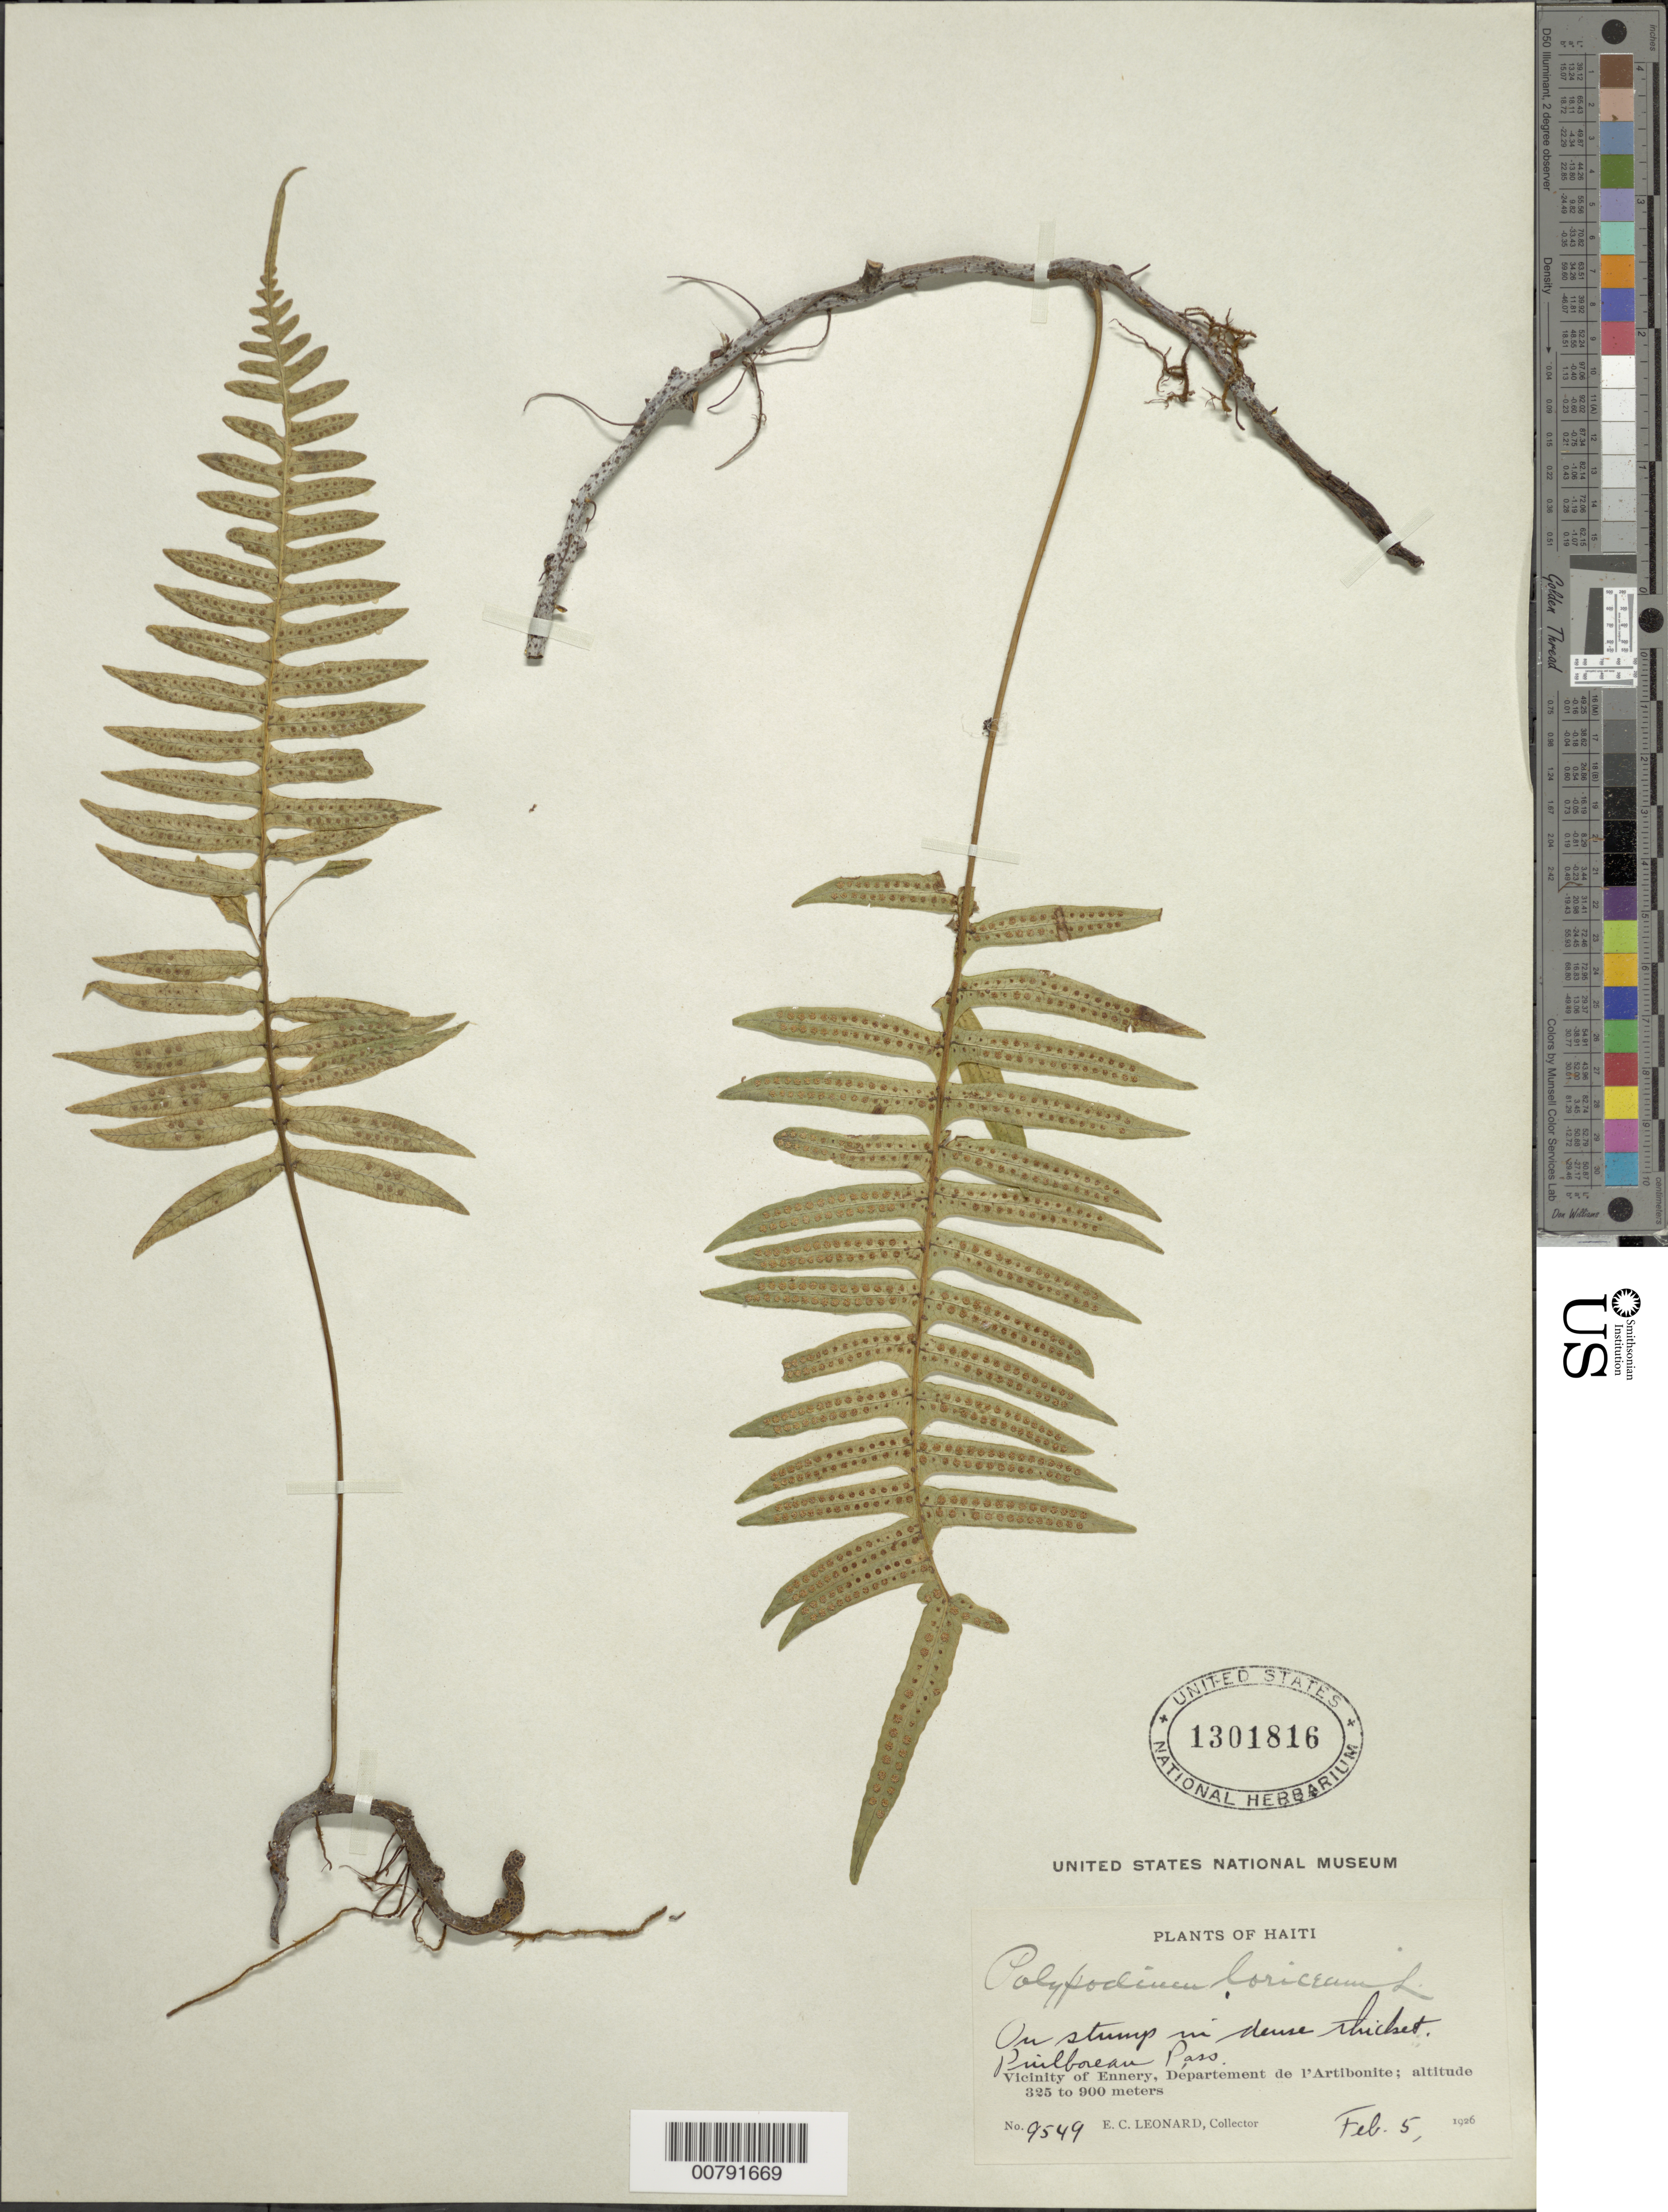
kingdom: Plantae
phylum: Tracheophyta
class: Polypodiopsida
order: Polypodiales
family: Polypodiaceae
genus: Serpocaulon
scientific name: Serpocaulon loriceum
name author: (L.) A.R. Sm.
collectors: E. C. Leonard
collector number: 9549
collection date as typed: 05 Feb 1926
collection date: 1926-02-05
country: Haiti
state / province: Artibonite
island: Hispaniola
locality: Ennery vicinity, Puilboreau Pass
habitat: On stump in dense thicket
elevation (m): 325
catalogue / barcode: US 1301816